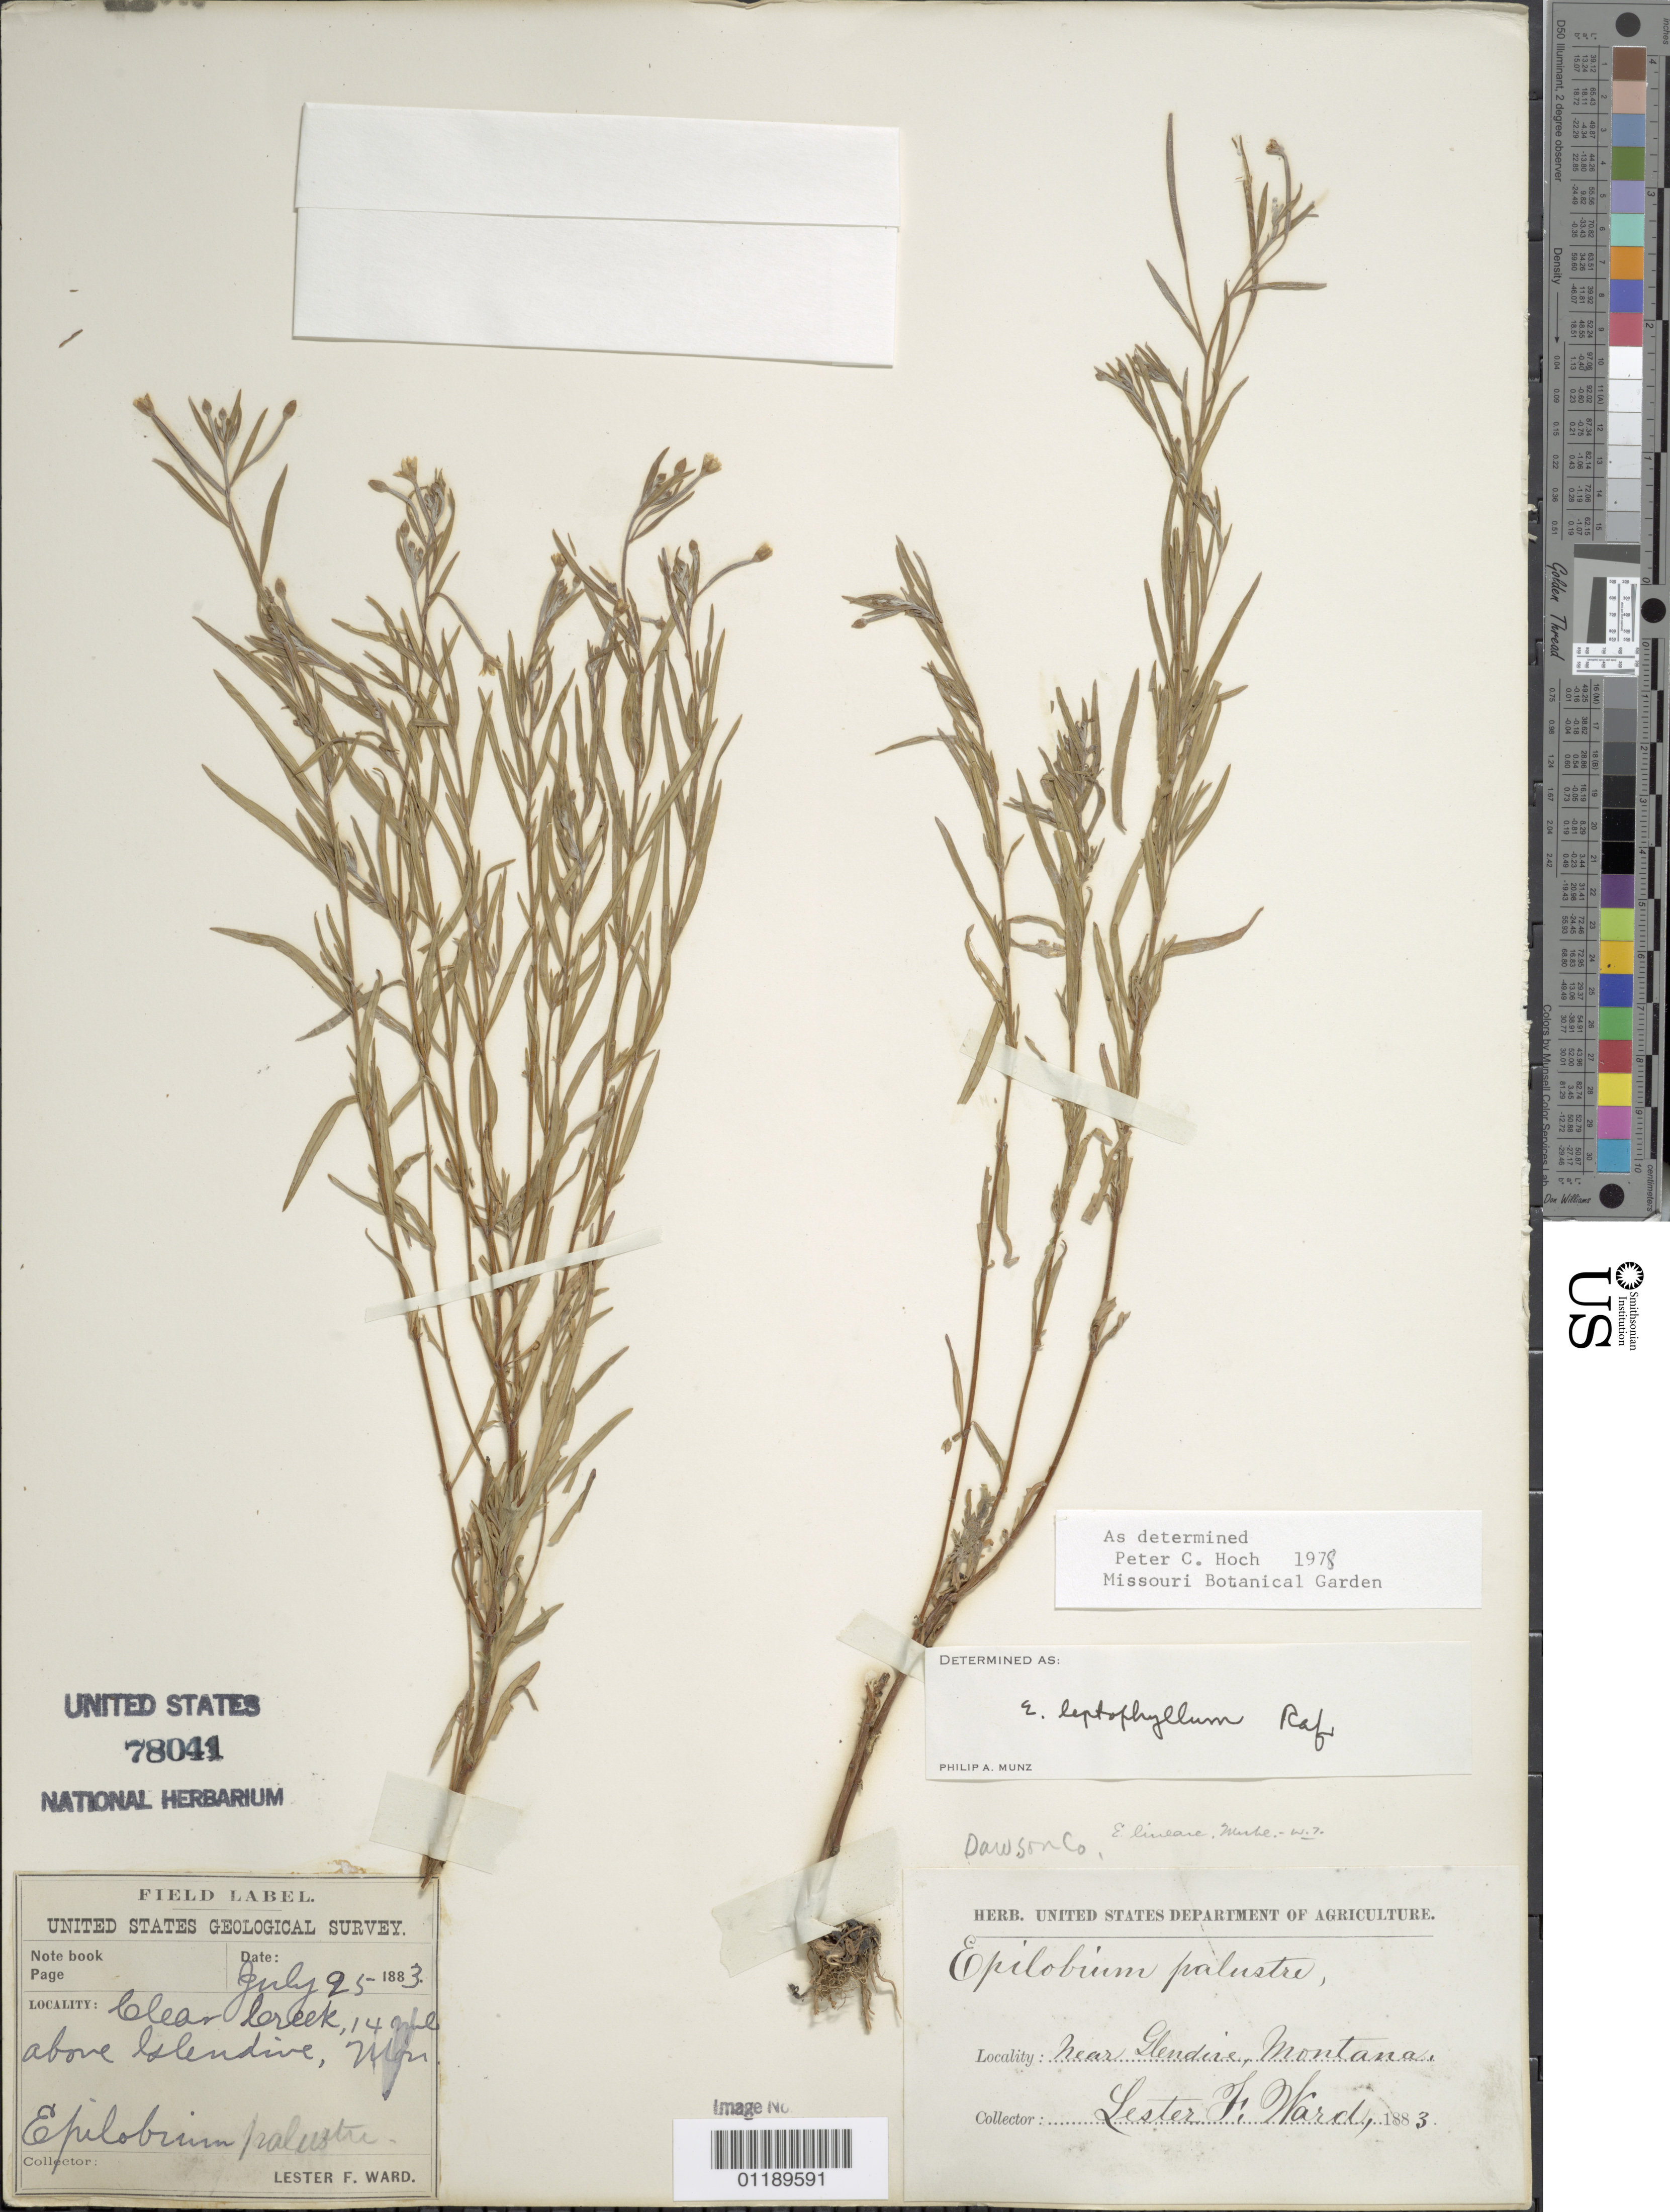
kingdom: Plantae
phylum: Tracheophyta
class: Magnoliopsida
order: Myrtales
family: Onagraceae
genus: Epilobium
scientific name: Epilobium leptophyllum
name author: Raf.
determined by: Hoch, P. C.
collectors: L. F. Ward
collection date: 1883-07-25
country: United States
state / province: Montana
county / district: Dawson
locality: Clear Creek, 14 miles above Glendive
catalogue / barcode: US 78041